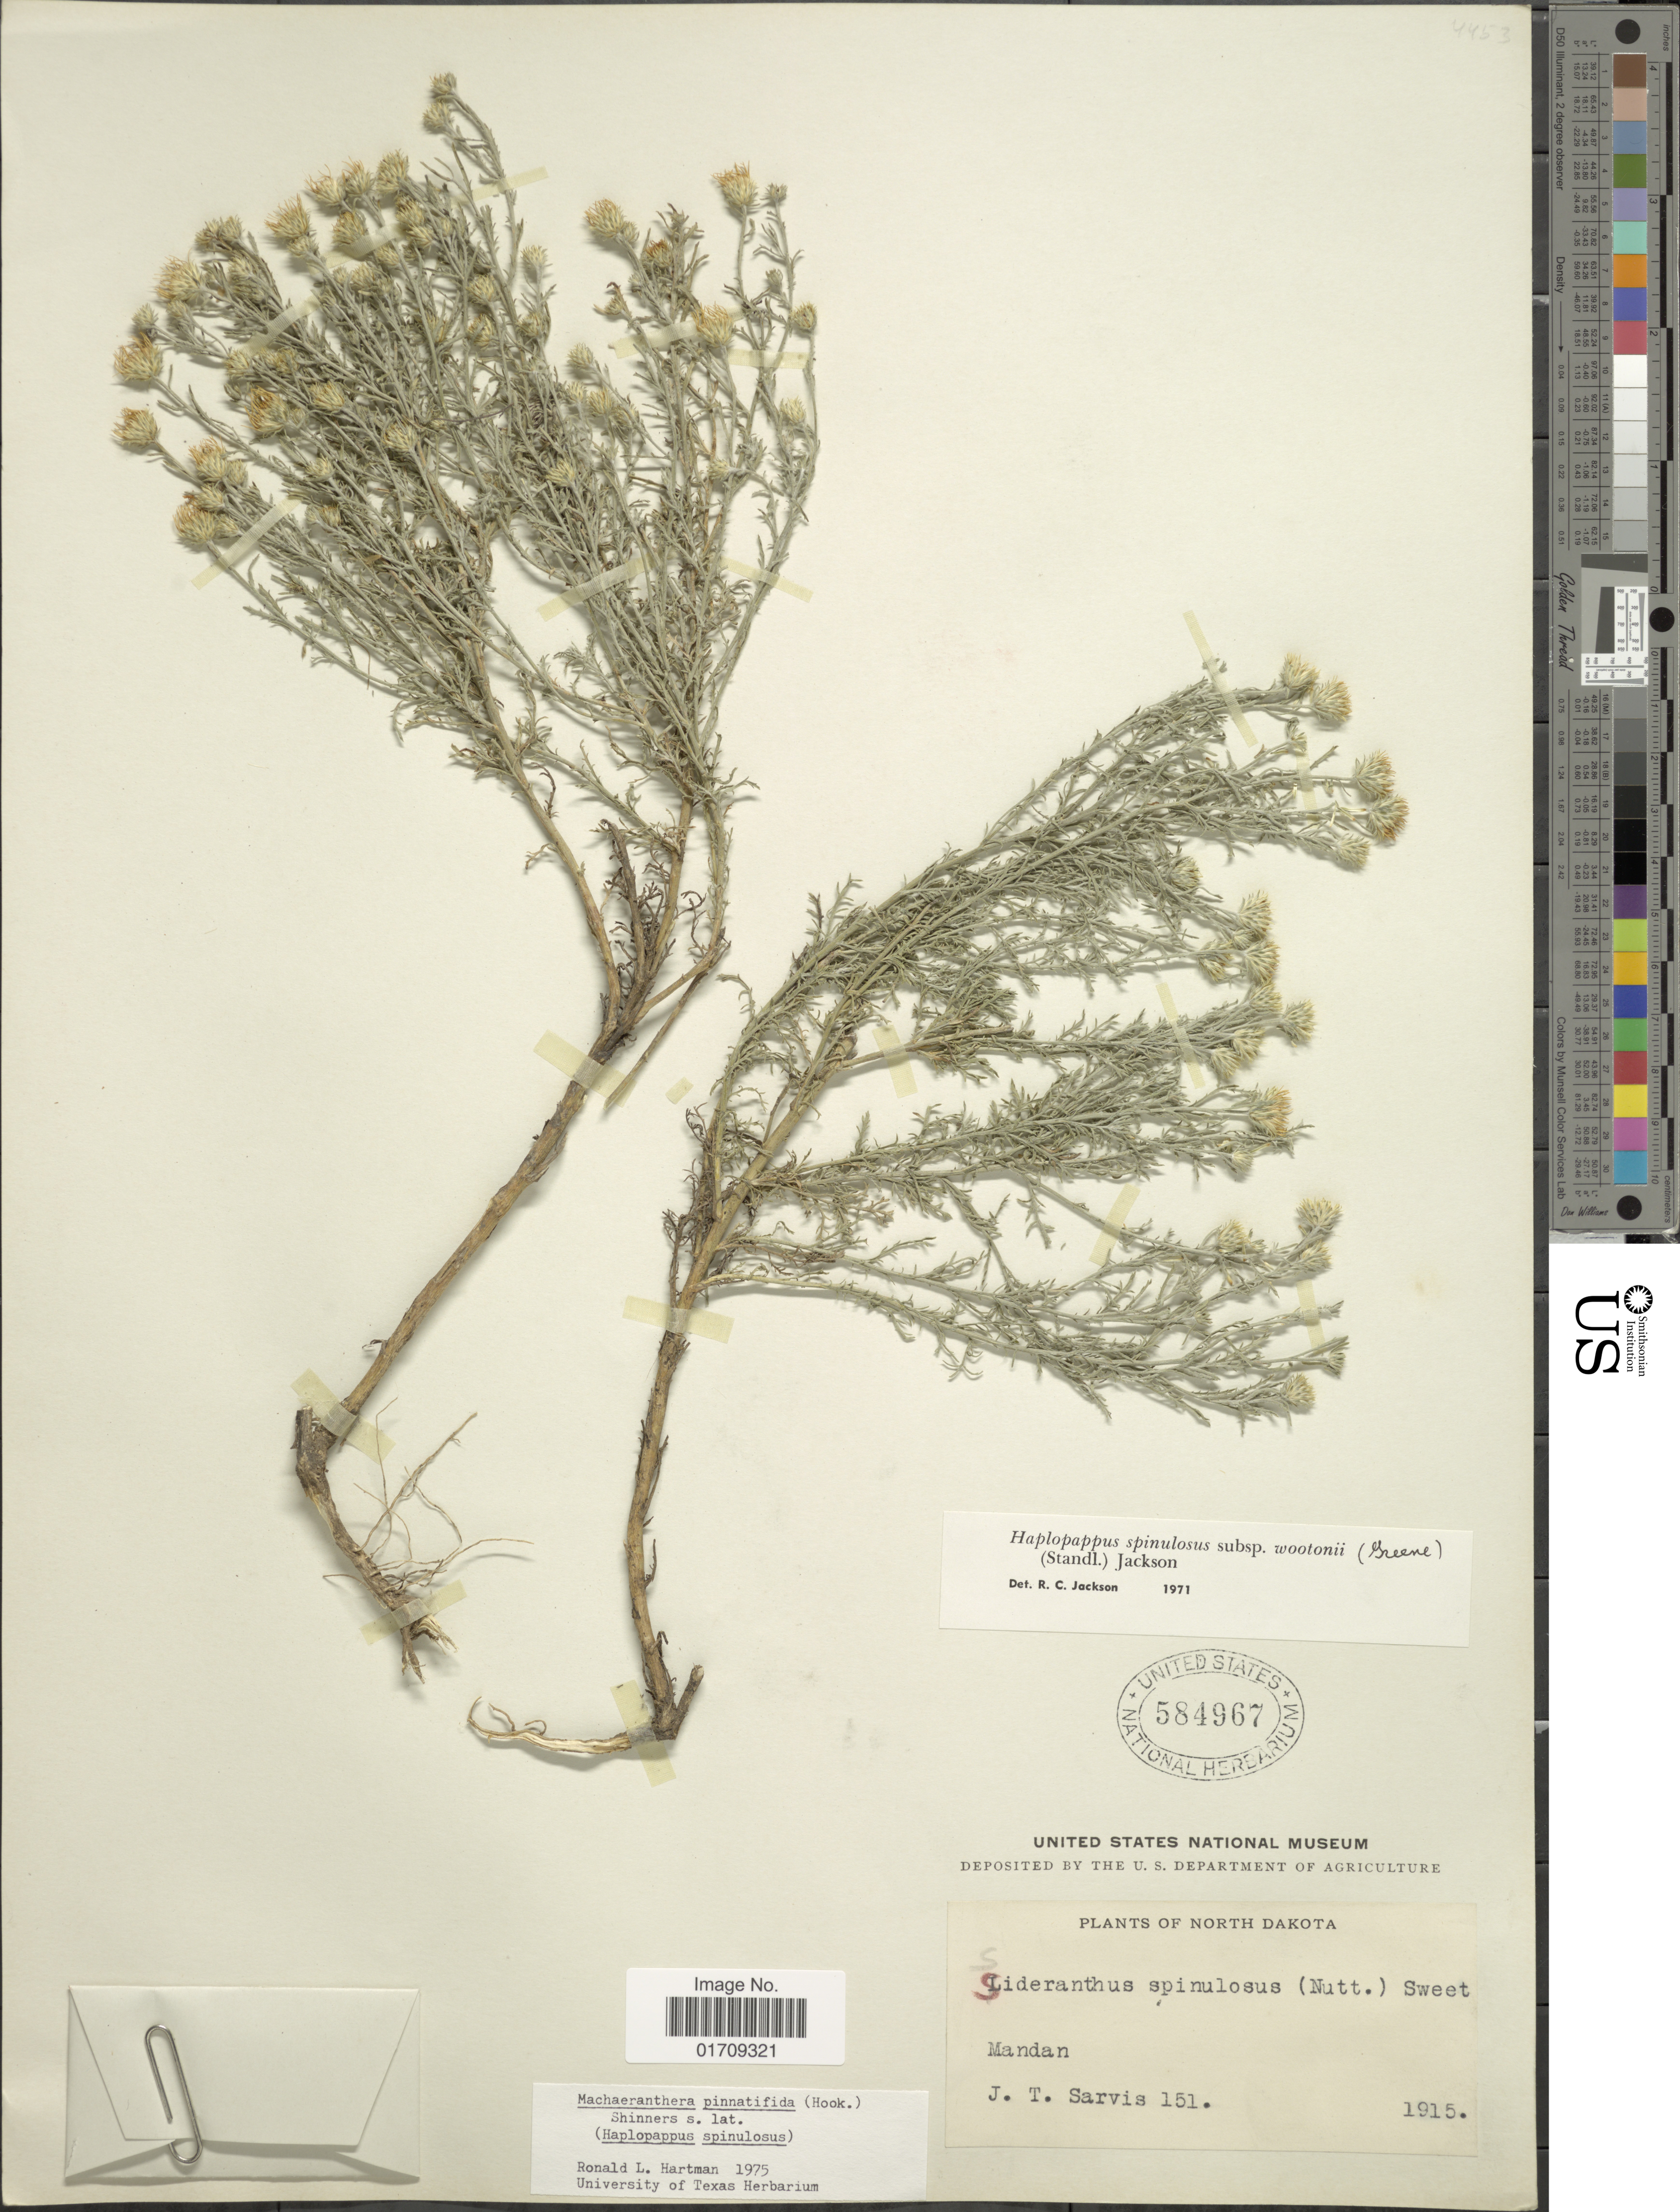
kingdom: Plantae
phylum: Tracheophyta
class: Magnoliopsida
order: Asterales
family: Asteraceae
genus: Machaeranthera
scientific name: Machaeranthera pinnatifida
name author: (Hook.) Shinners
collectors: J. Sarvis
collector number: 151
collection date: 1915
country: United States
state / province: North Dakota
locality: Mandan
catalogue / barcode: US 584967